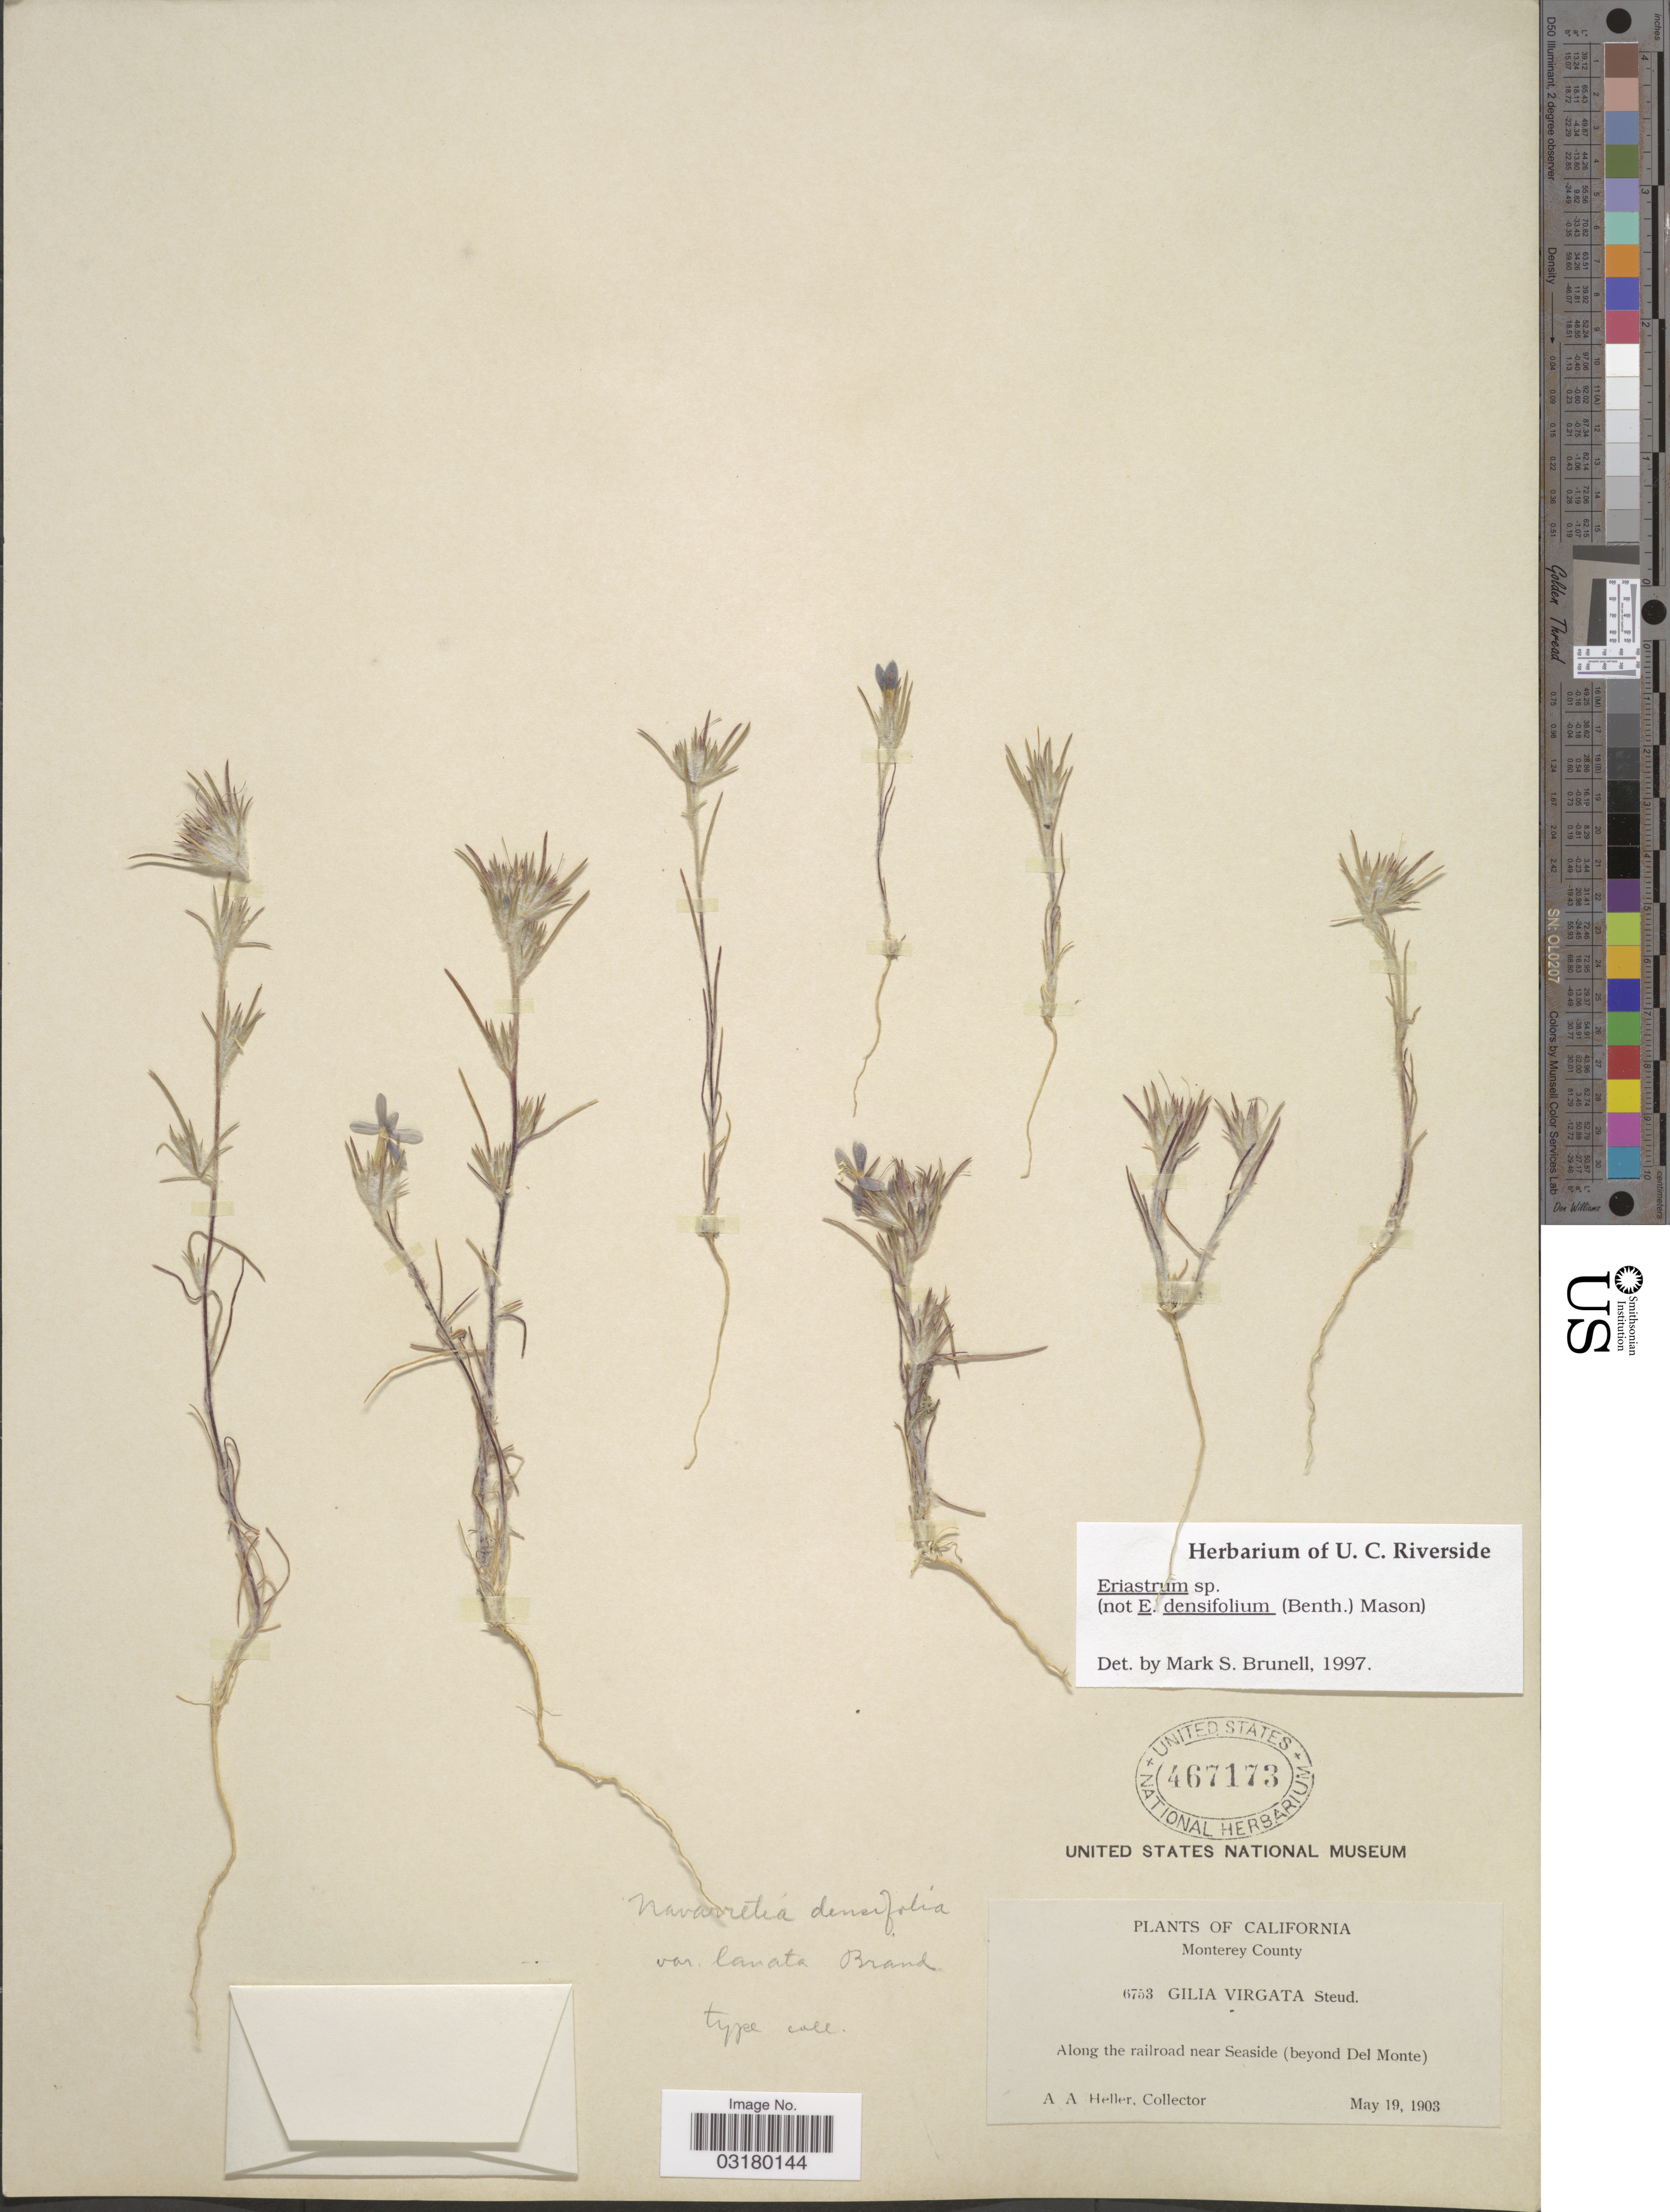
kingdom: Plantae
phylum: Tracheophyta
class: Magnoliopsida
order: Ericales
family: Polemoniaceae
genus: Eriastrum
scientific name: Eriastrum densifolium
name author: (Benth.) H. Mason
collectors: A. A. Heller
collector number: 6753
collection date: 1903-05-19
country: United States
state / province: California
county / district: Monterey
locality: Monterey County. Along the railroad near Seaside (beyond Del Monte).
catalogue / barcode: US 467173